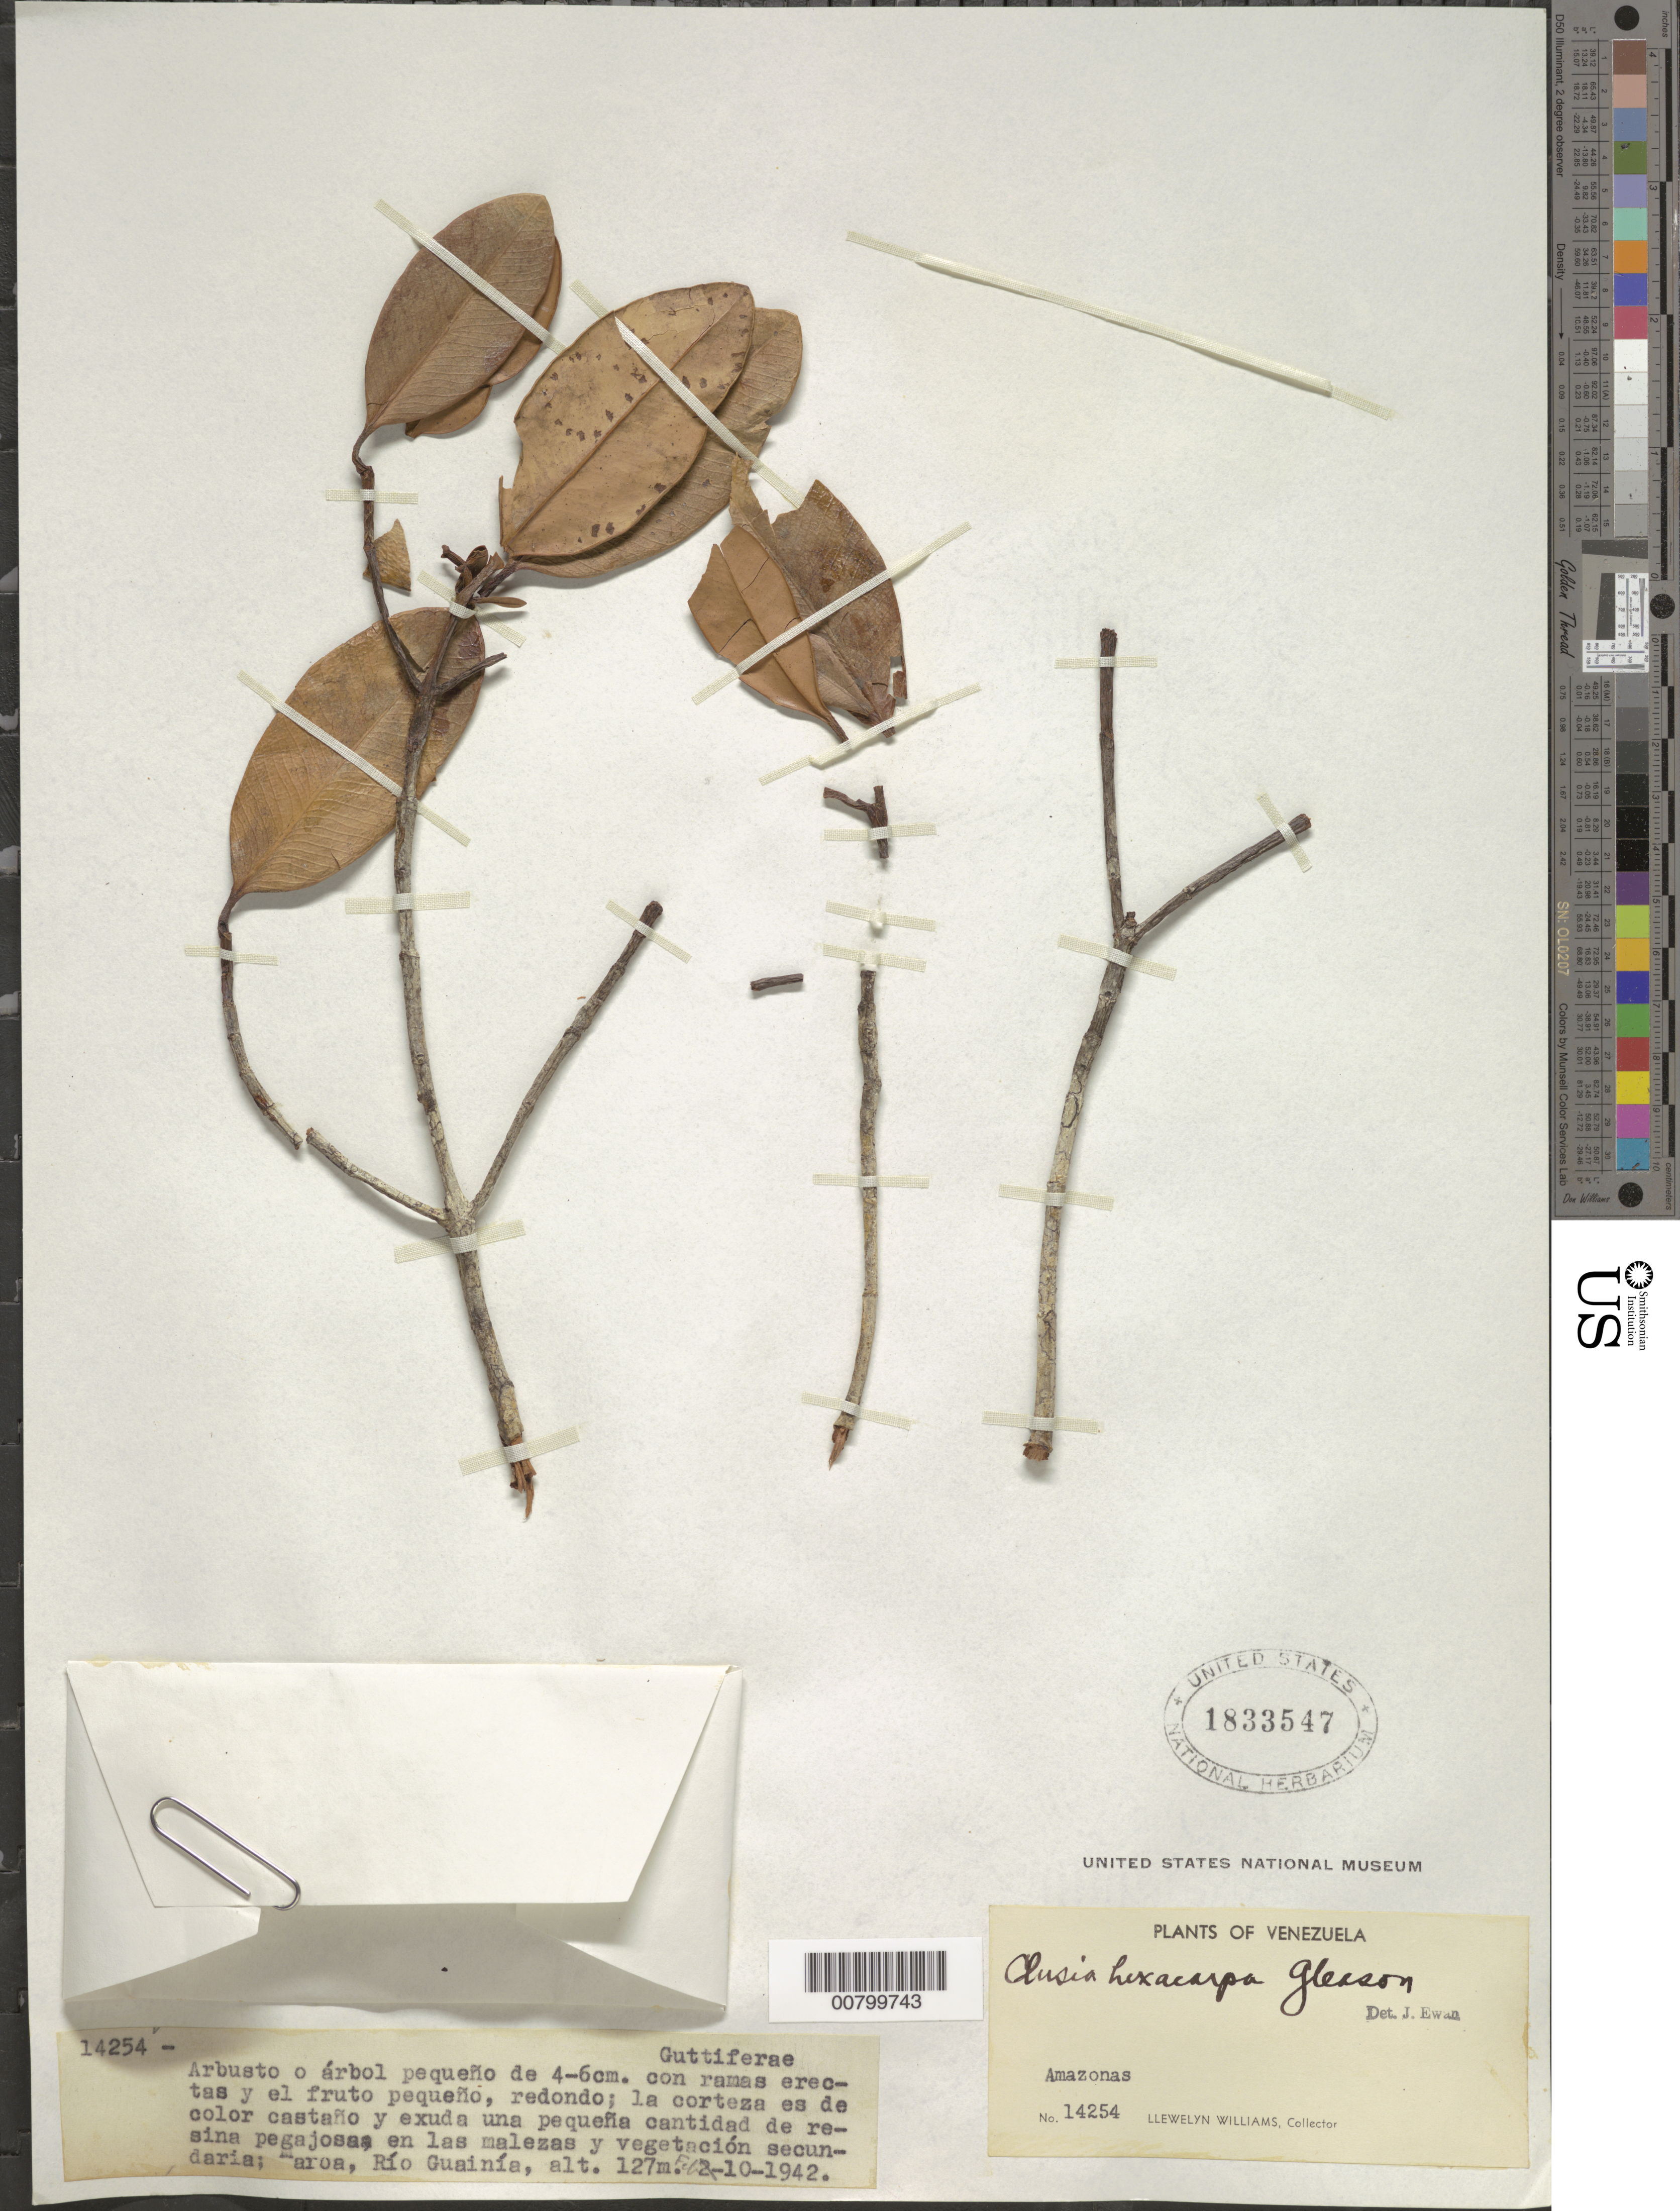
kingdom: Plantae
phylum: Tracheophyta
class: Magnoliopsida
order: Malpighiales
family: Clusiaceae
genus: Clusia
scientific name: Clusia hexacarpa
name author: Gleason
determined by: Ewan, J. A.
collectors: Ll. Williams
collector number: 14254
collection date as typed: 10-Feb-42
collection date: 1942-02-10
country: Venezuela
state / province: Amazonas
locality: Maroa, Río Guainía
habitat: Malezas y vegetación segundaria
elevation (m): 127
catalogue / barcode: US 1833547